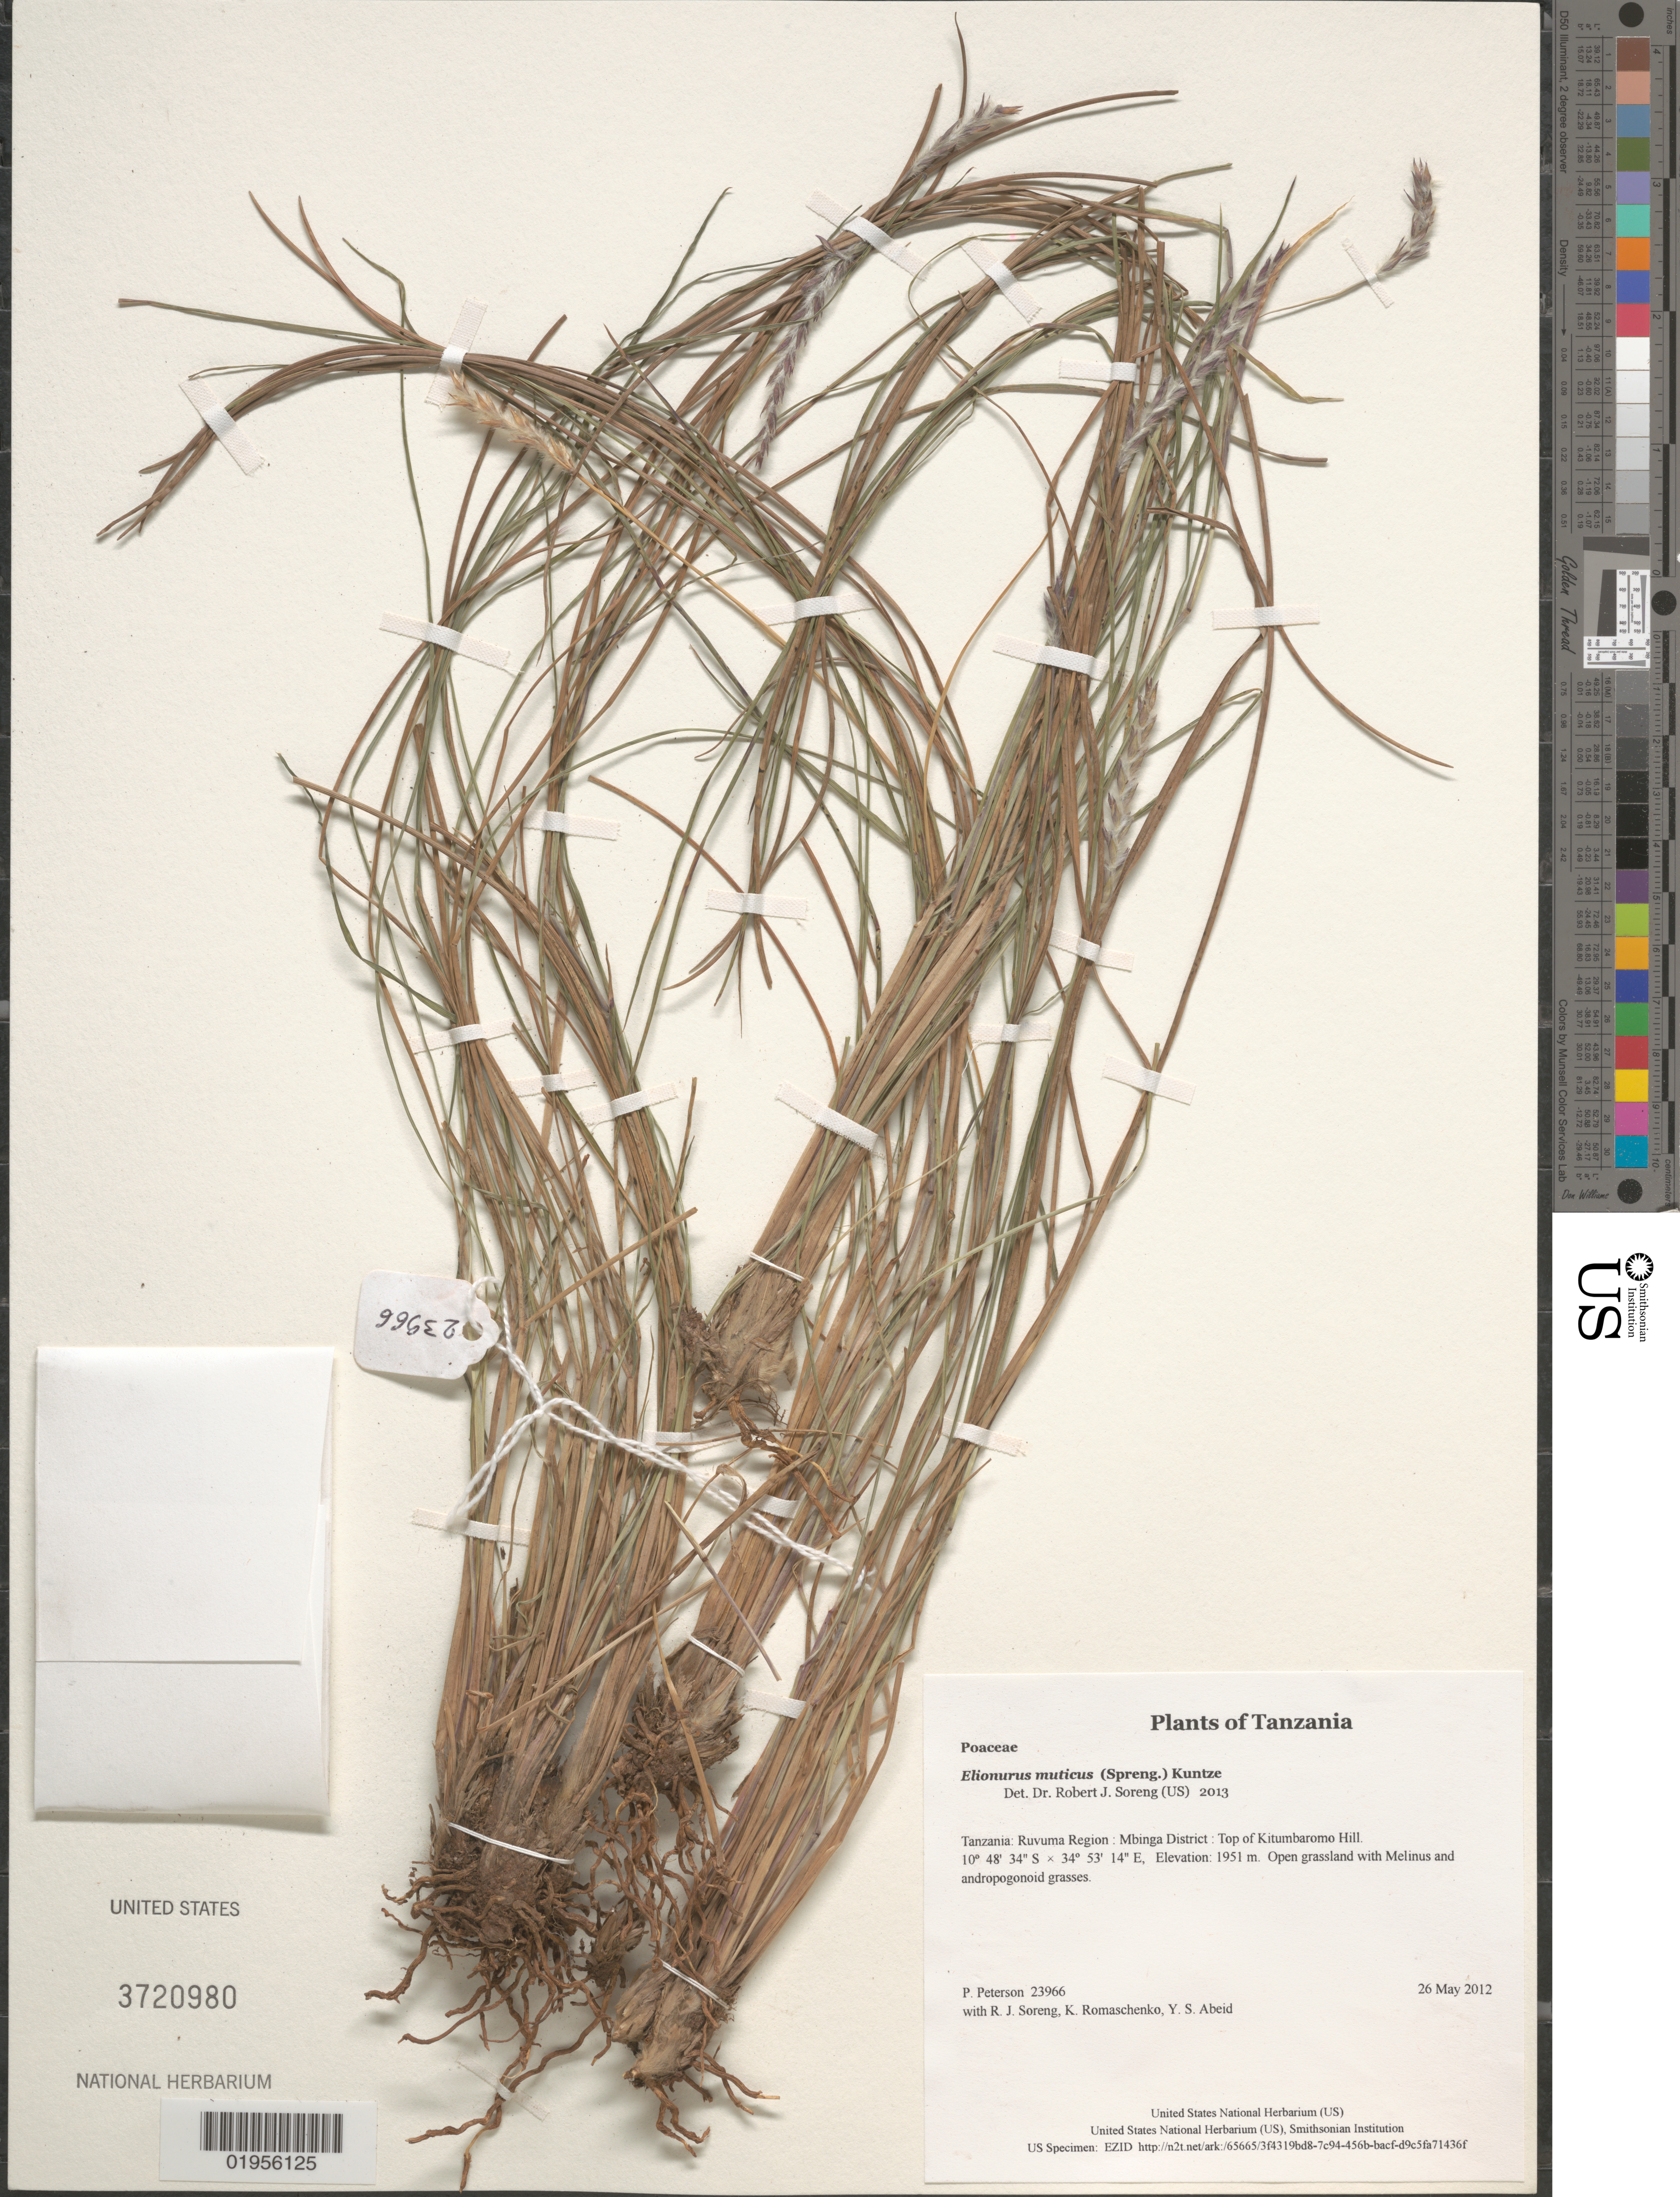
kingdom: Plantae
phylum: Tracheophyta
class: Liliopsida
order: Poales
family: Poaceae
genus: Elionurus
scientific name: Elionurus muticus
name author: (Spreng.) Kuntze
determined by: Soreng, Robert J., Research Associate (BOT), Smithsonian Institution - National Museum of Natural History (UNITED STATES)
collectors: P. M. Peterson, R. J. Soreng, K. Romaschenko & Y. Abeid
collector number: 23966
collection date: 2012-05-26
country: Tanzania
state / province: Ruvuma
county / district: Mbinga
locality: Top of Kitumbaromo Hill.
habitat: Open grassland with Melinus and andropogonoid grasses.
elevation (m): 1951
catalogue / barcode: US 3720980